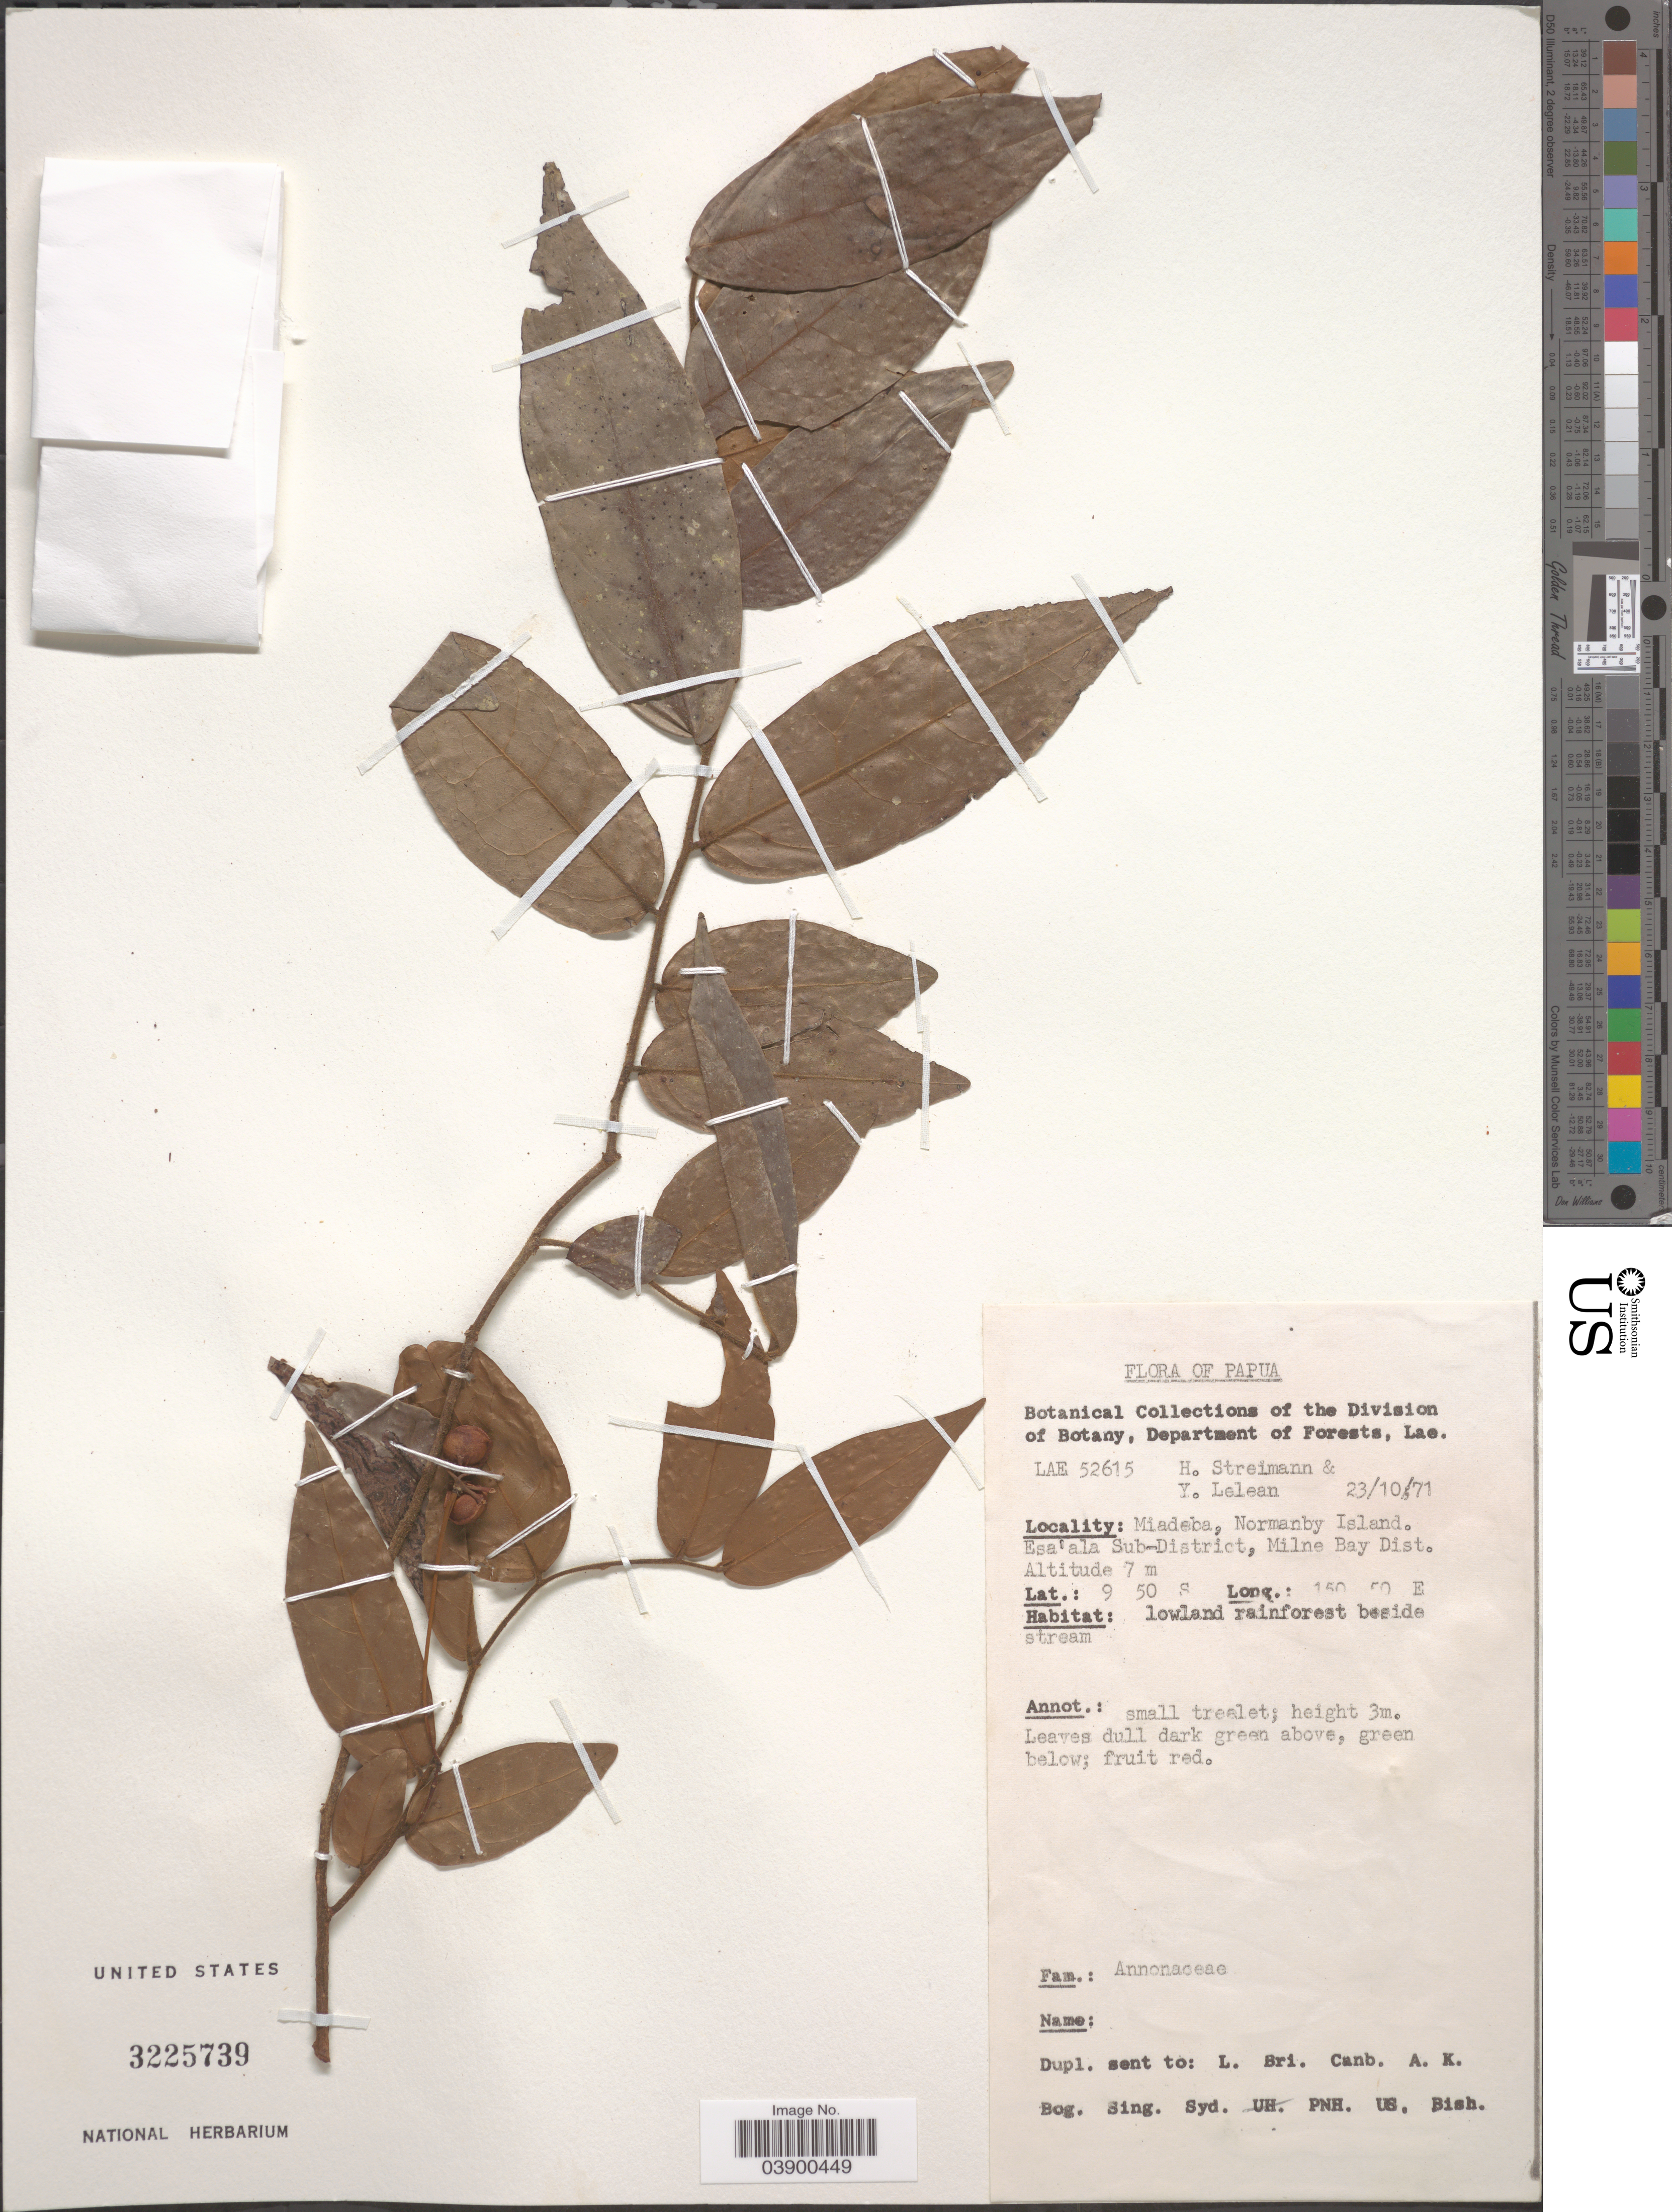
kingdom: Plantae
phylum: Tracheophyta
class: Magnoliopsida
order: Magnoliales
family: Annonaceae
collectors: H. Streimann & Y. Lelean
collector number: LAE 52615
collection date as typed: Transcribed d/m/y: 23/10/71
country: Papua New Guinea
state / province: Milne Bay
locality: Papua. Miadeba, Normanby Island. Esa'ala Sub-District, Milne Bay Dist.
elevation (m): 7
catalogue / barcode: US 3225739